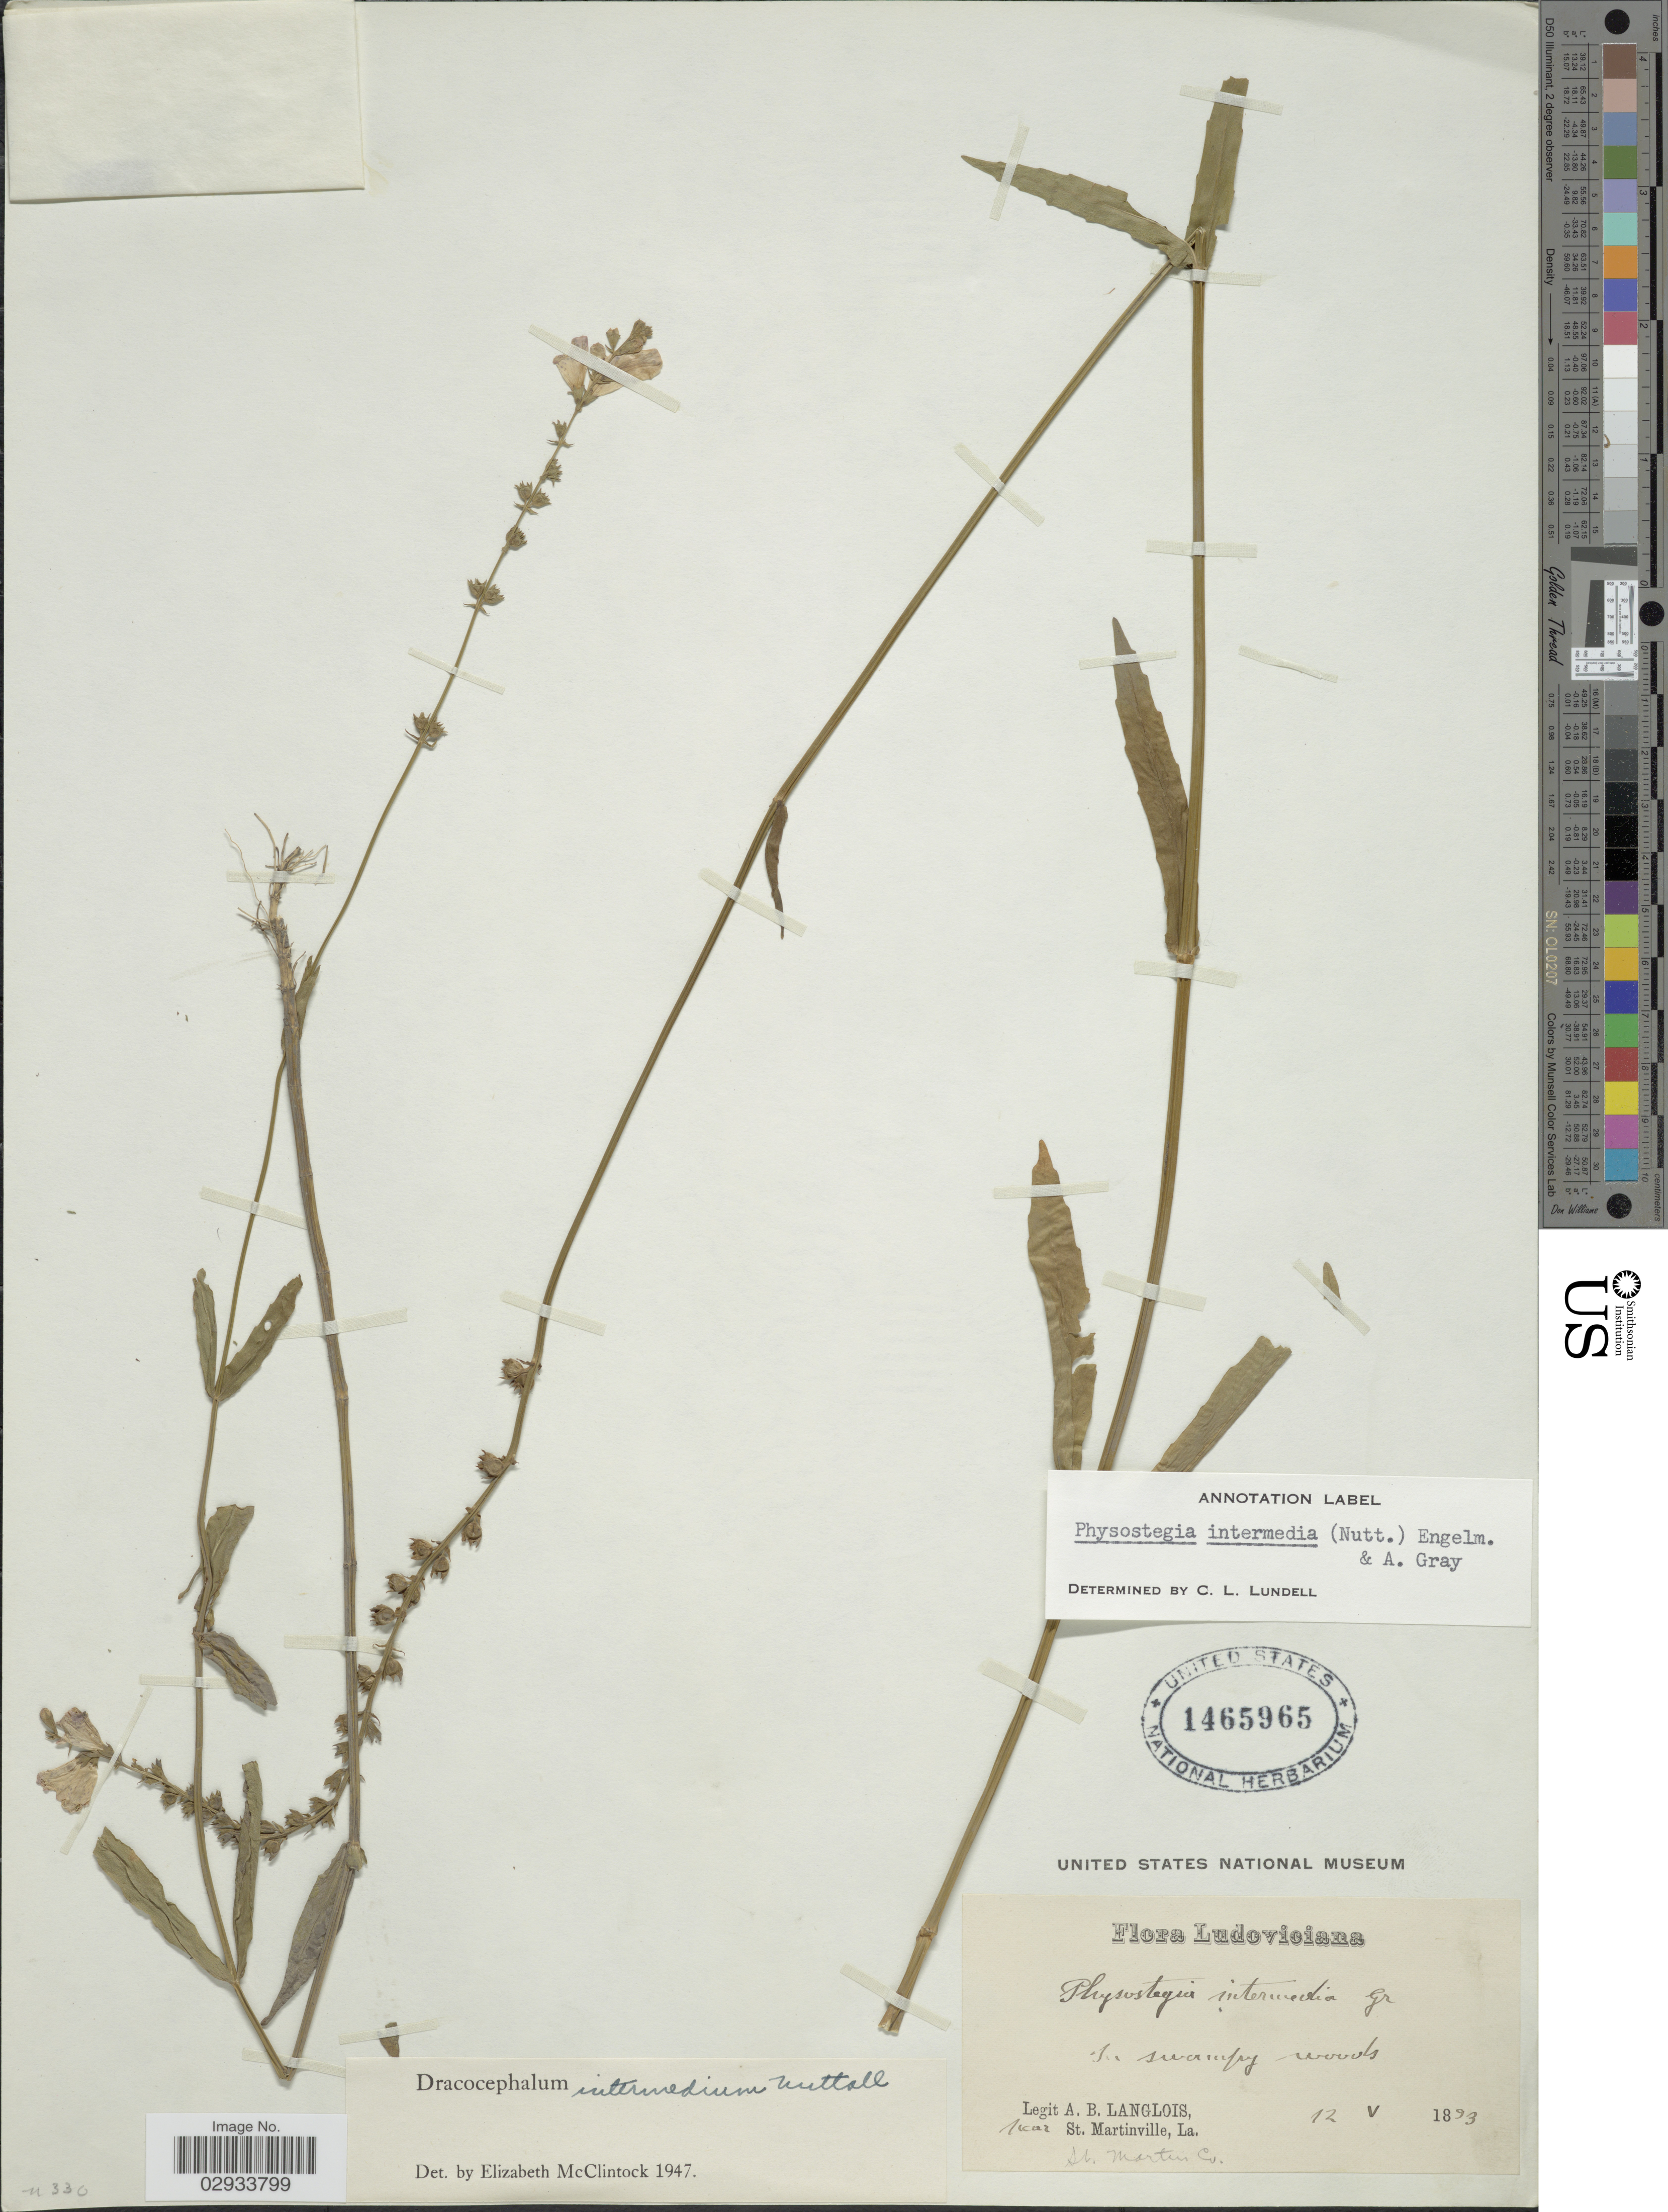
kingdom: Plantae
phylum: Tracheophyta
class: Magnoliopsida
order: Lamiales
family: Lamiaceae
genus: Physostegia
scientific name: Physostegia intermedia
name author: (Nutt.) Engelm. & A. Gray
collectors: A. Langlois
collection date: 1893-05-12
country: United States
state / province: Louisiana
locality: In swampy woods, near St. Martinville, La., St. Martin Co.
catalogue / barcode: US 1465965